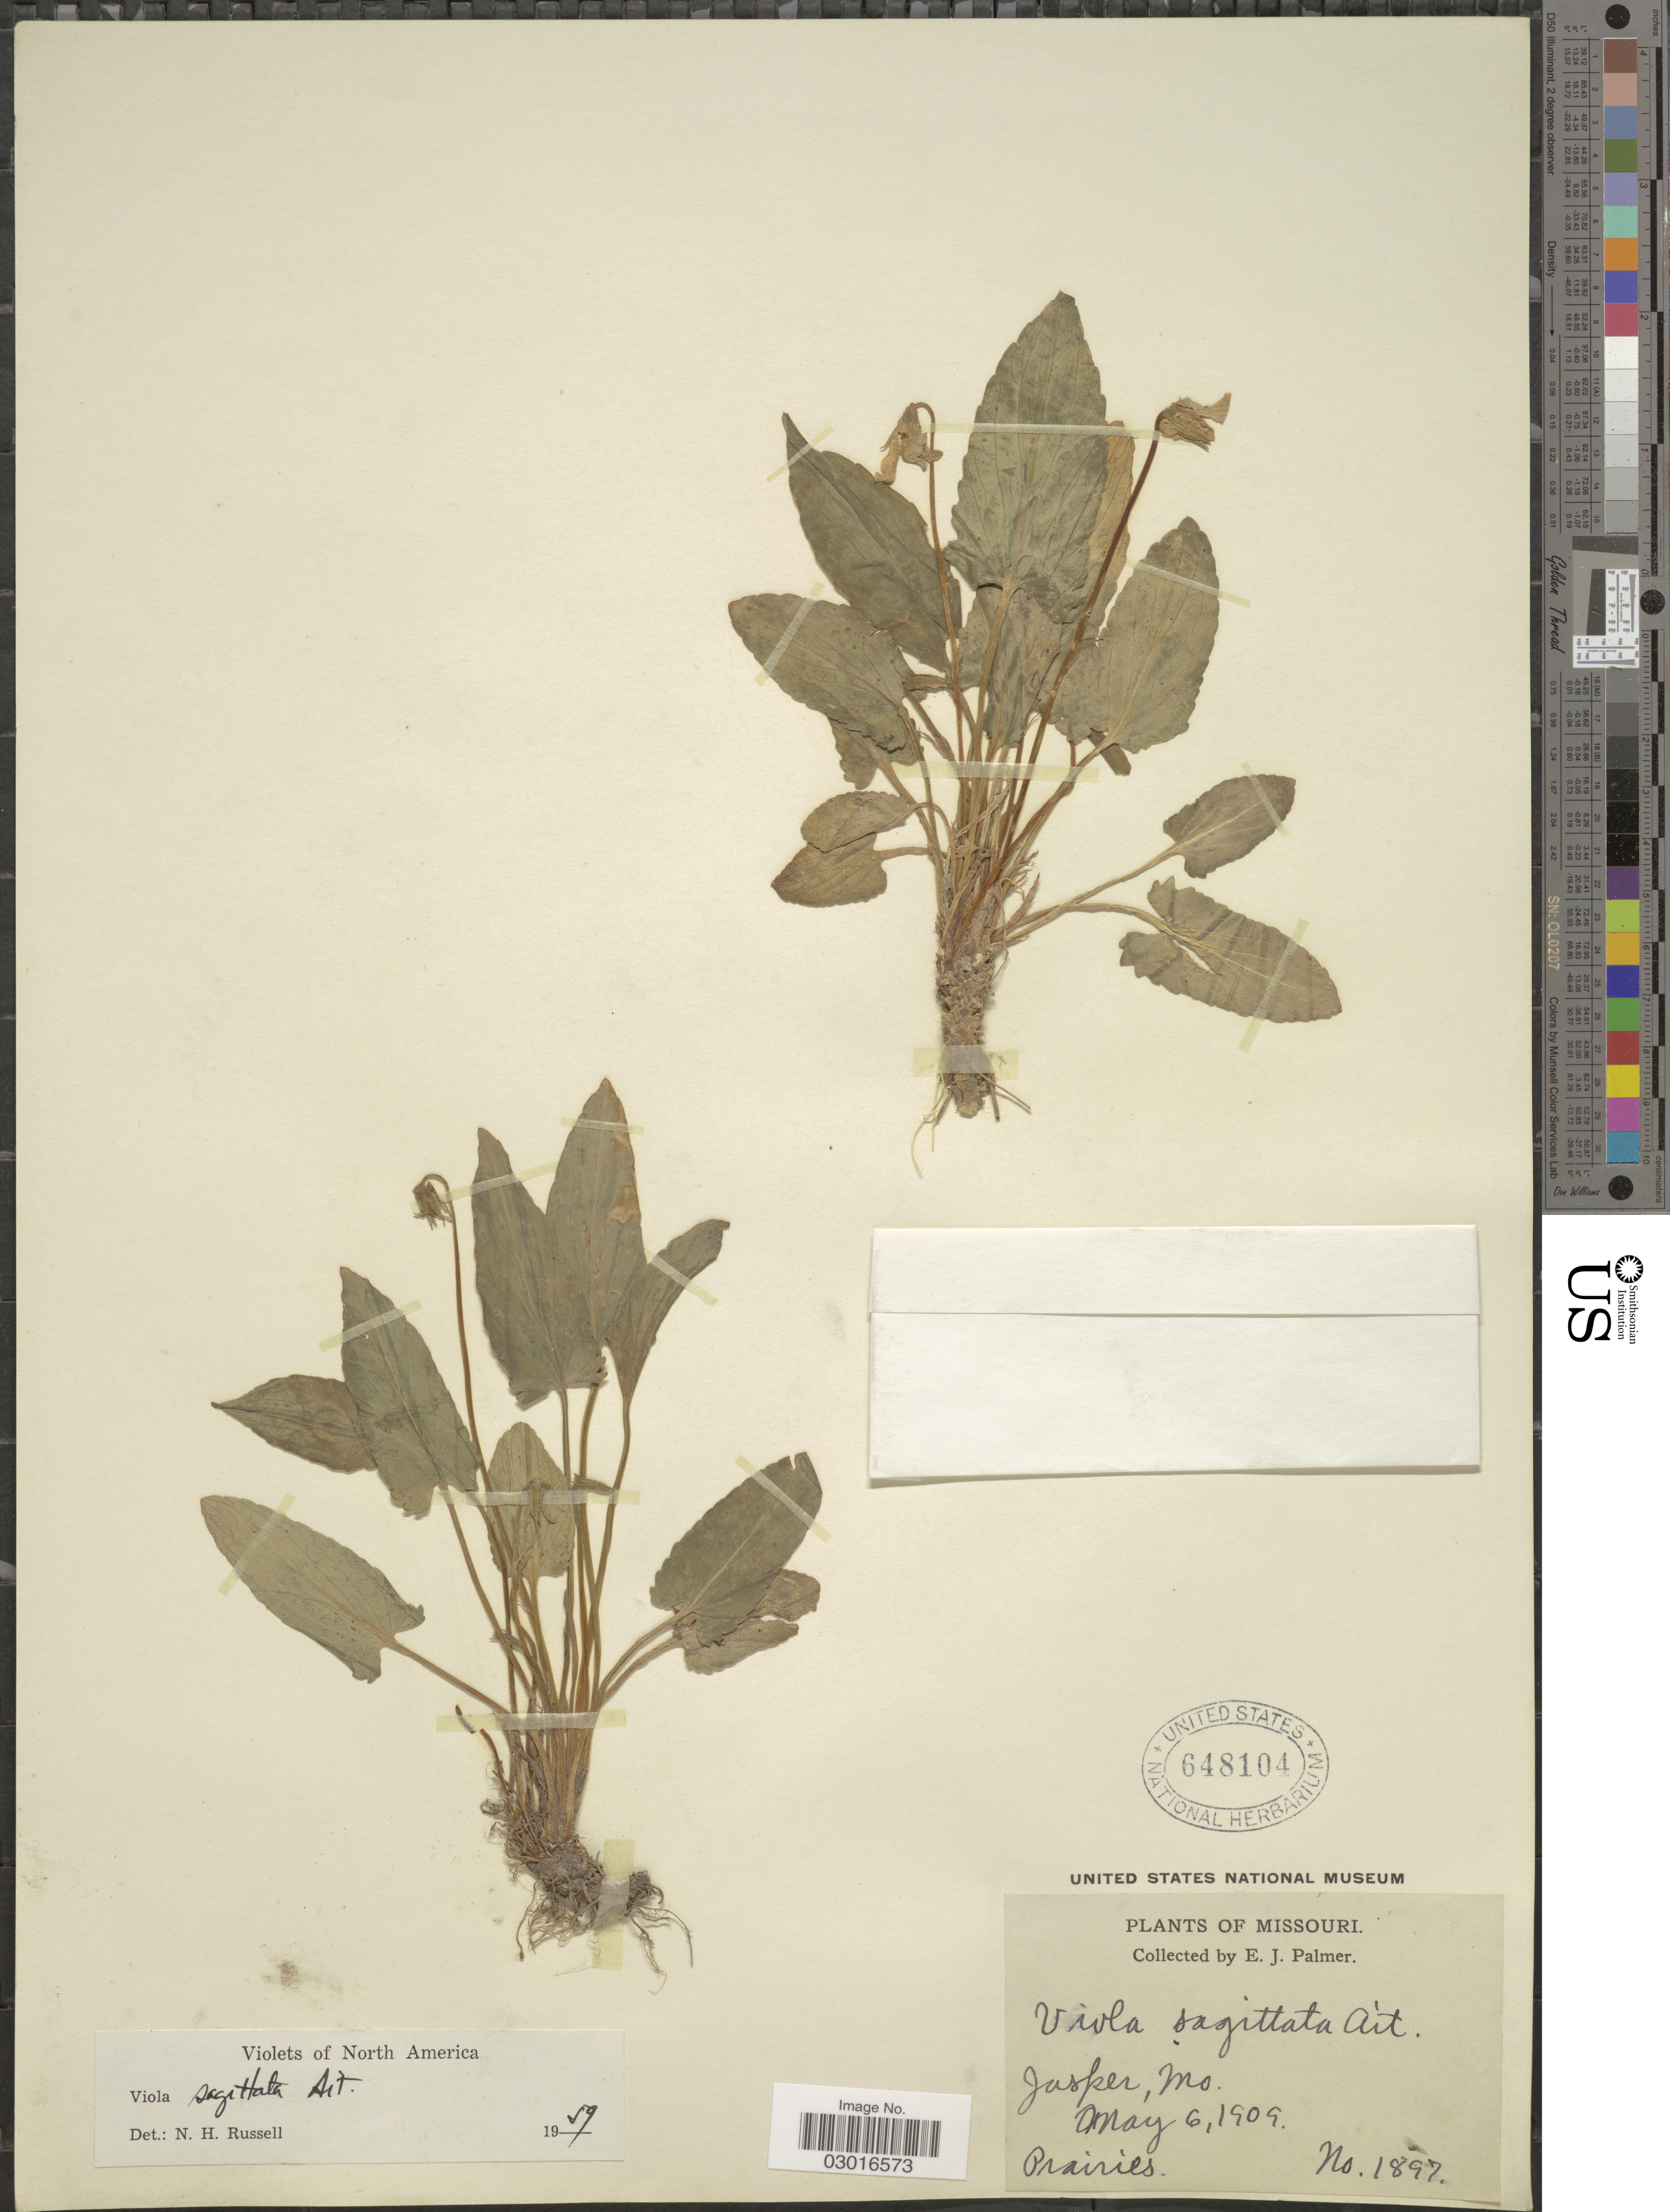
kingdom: Plantae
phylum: Tracheophyta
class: Magnoliopsida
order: Malpighiales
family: Violaceae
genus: Viola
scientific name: Viola sagittata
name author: Aiton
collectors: E. J. Palmer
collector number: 1897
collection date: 1909-05-06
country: United States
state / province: Missouri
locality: Jasper.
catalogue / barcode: US 648104